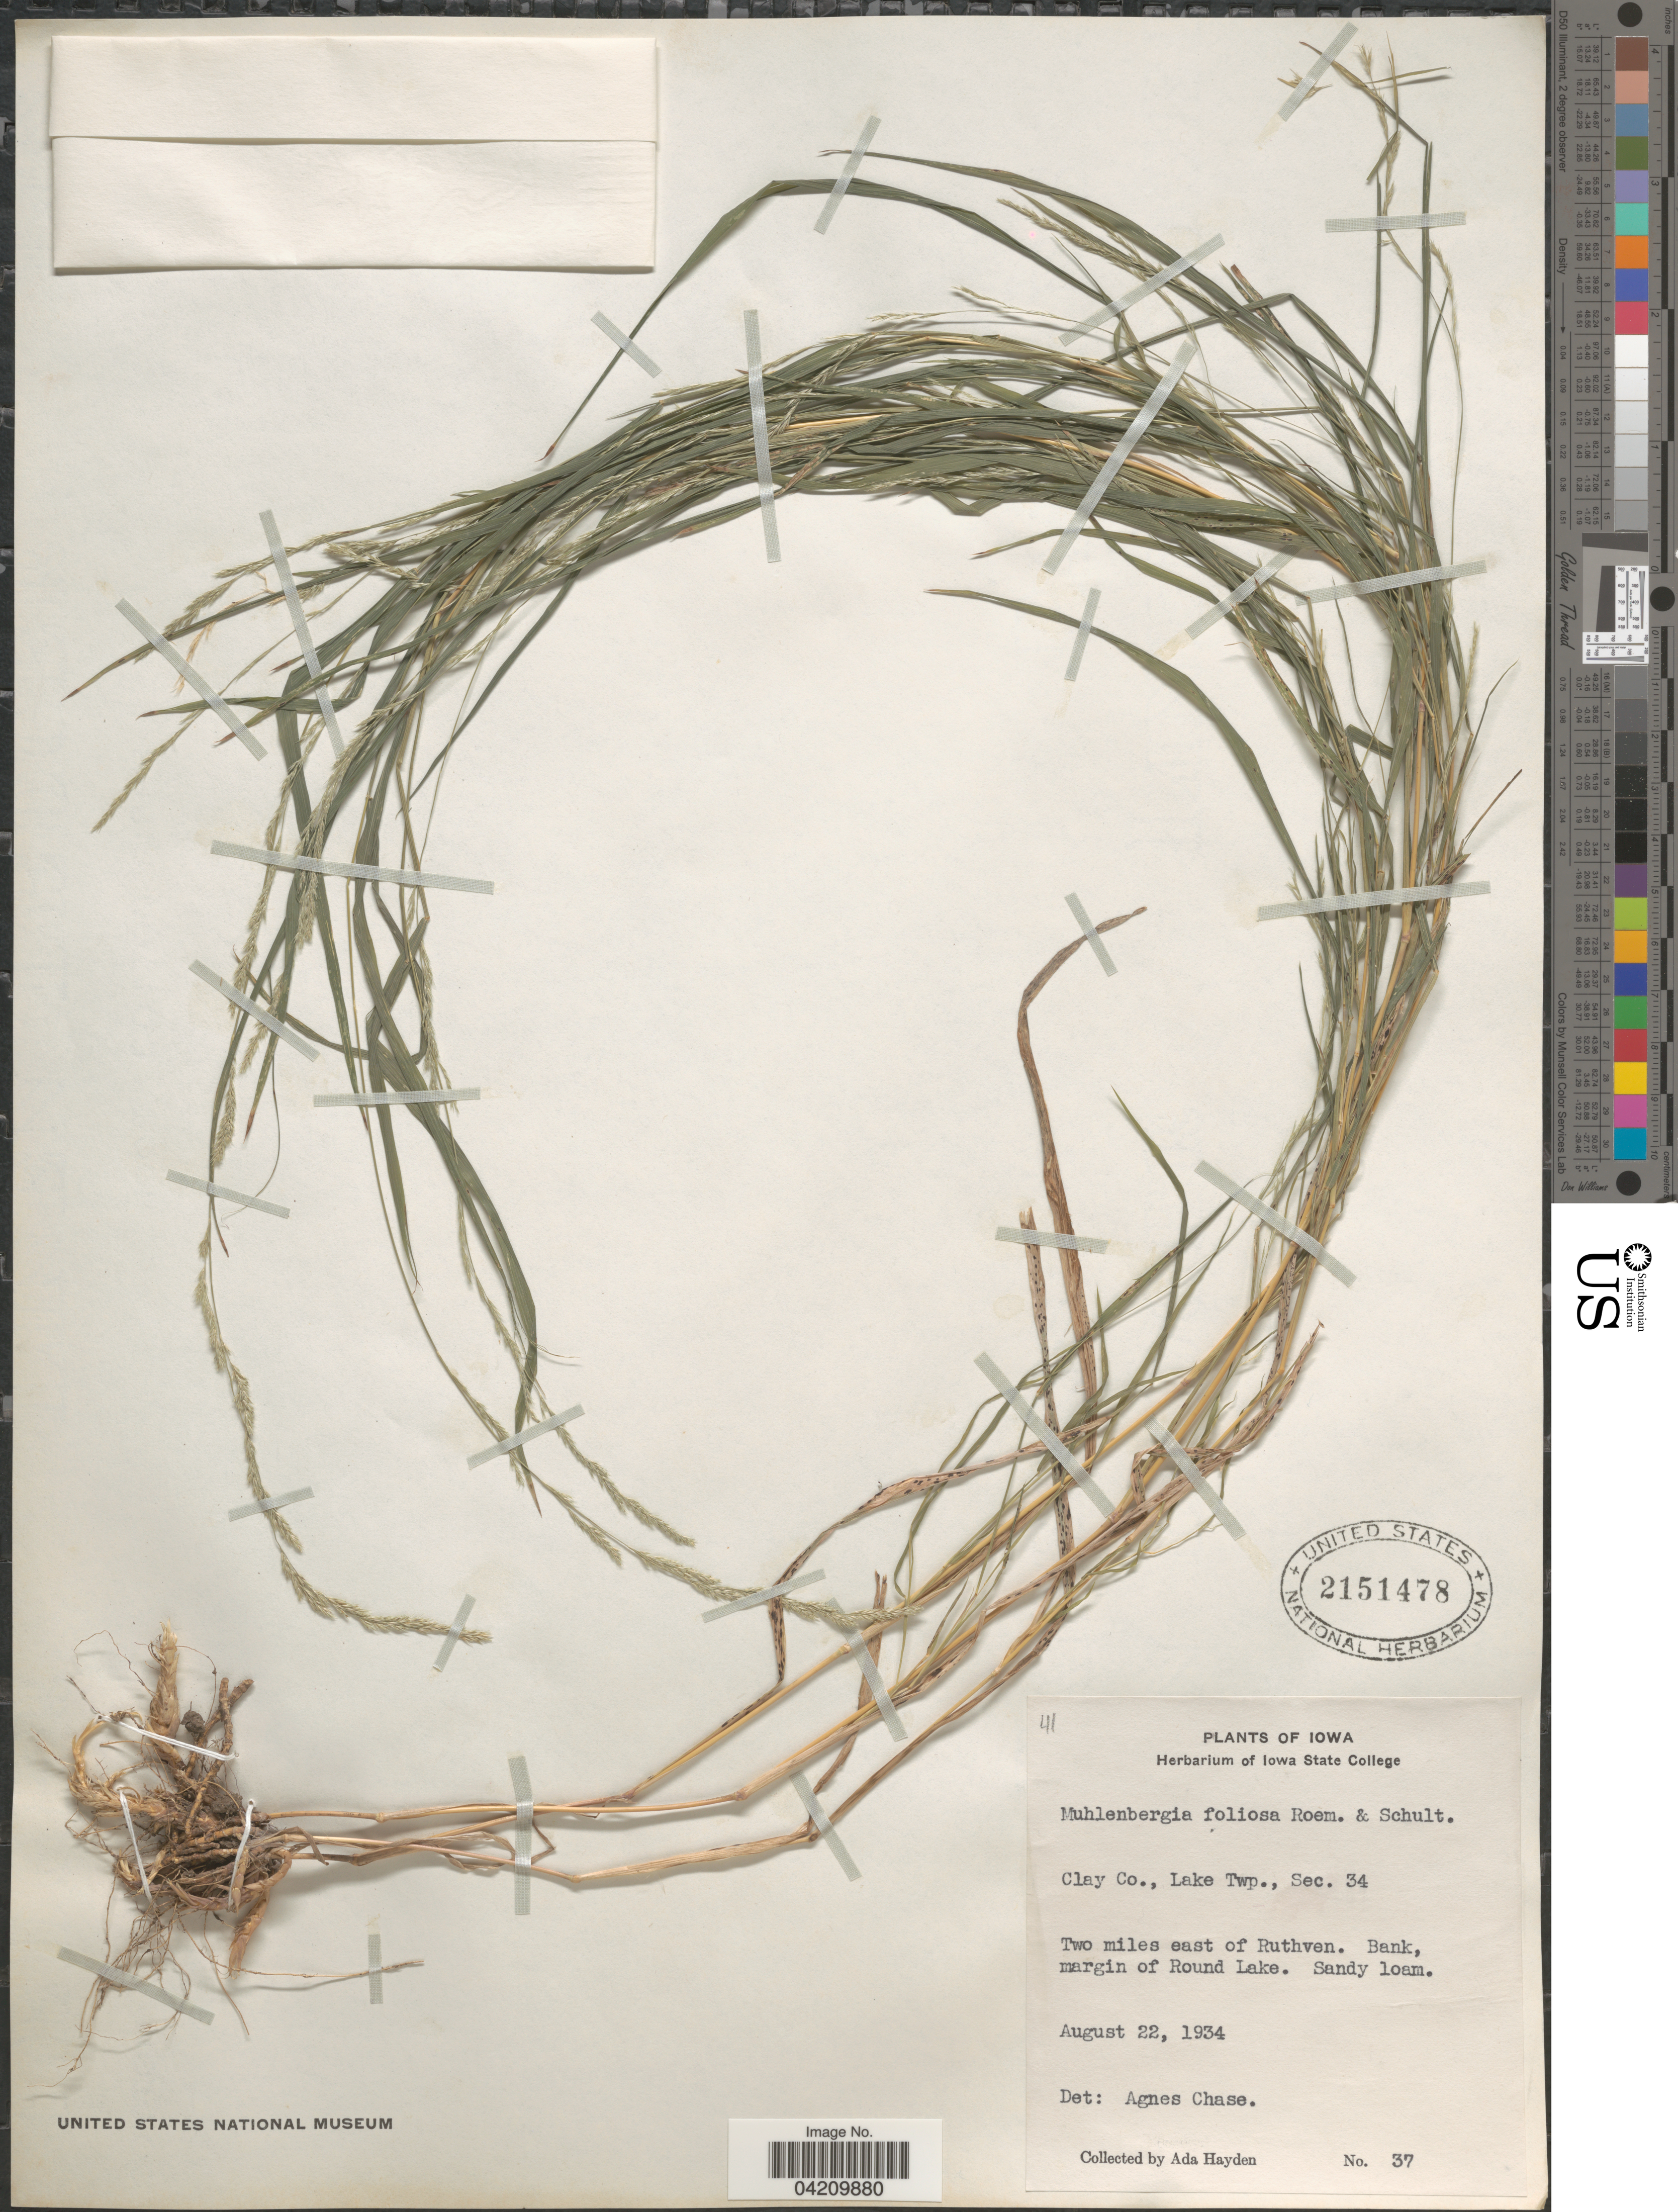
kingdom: Plantae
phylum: Tracheophyta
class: Liliopsida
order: Poales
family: Poaceae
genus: Muhlenbergia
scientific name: Muhlenbergia mexicana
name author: (L.) Trin.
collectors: Ada Hayden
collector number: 37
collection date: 1934-08-22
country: United States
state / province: Iowa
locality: Clay Co., Lake Twp., Sec. 34. Two miles east of Ruthven. Bank, margin of Round Lake.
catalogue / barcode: US 2151478